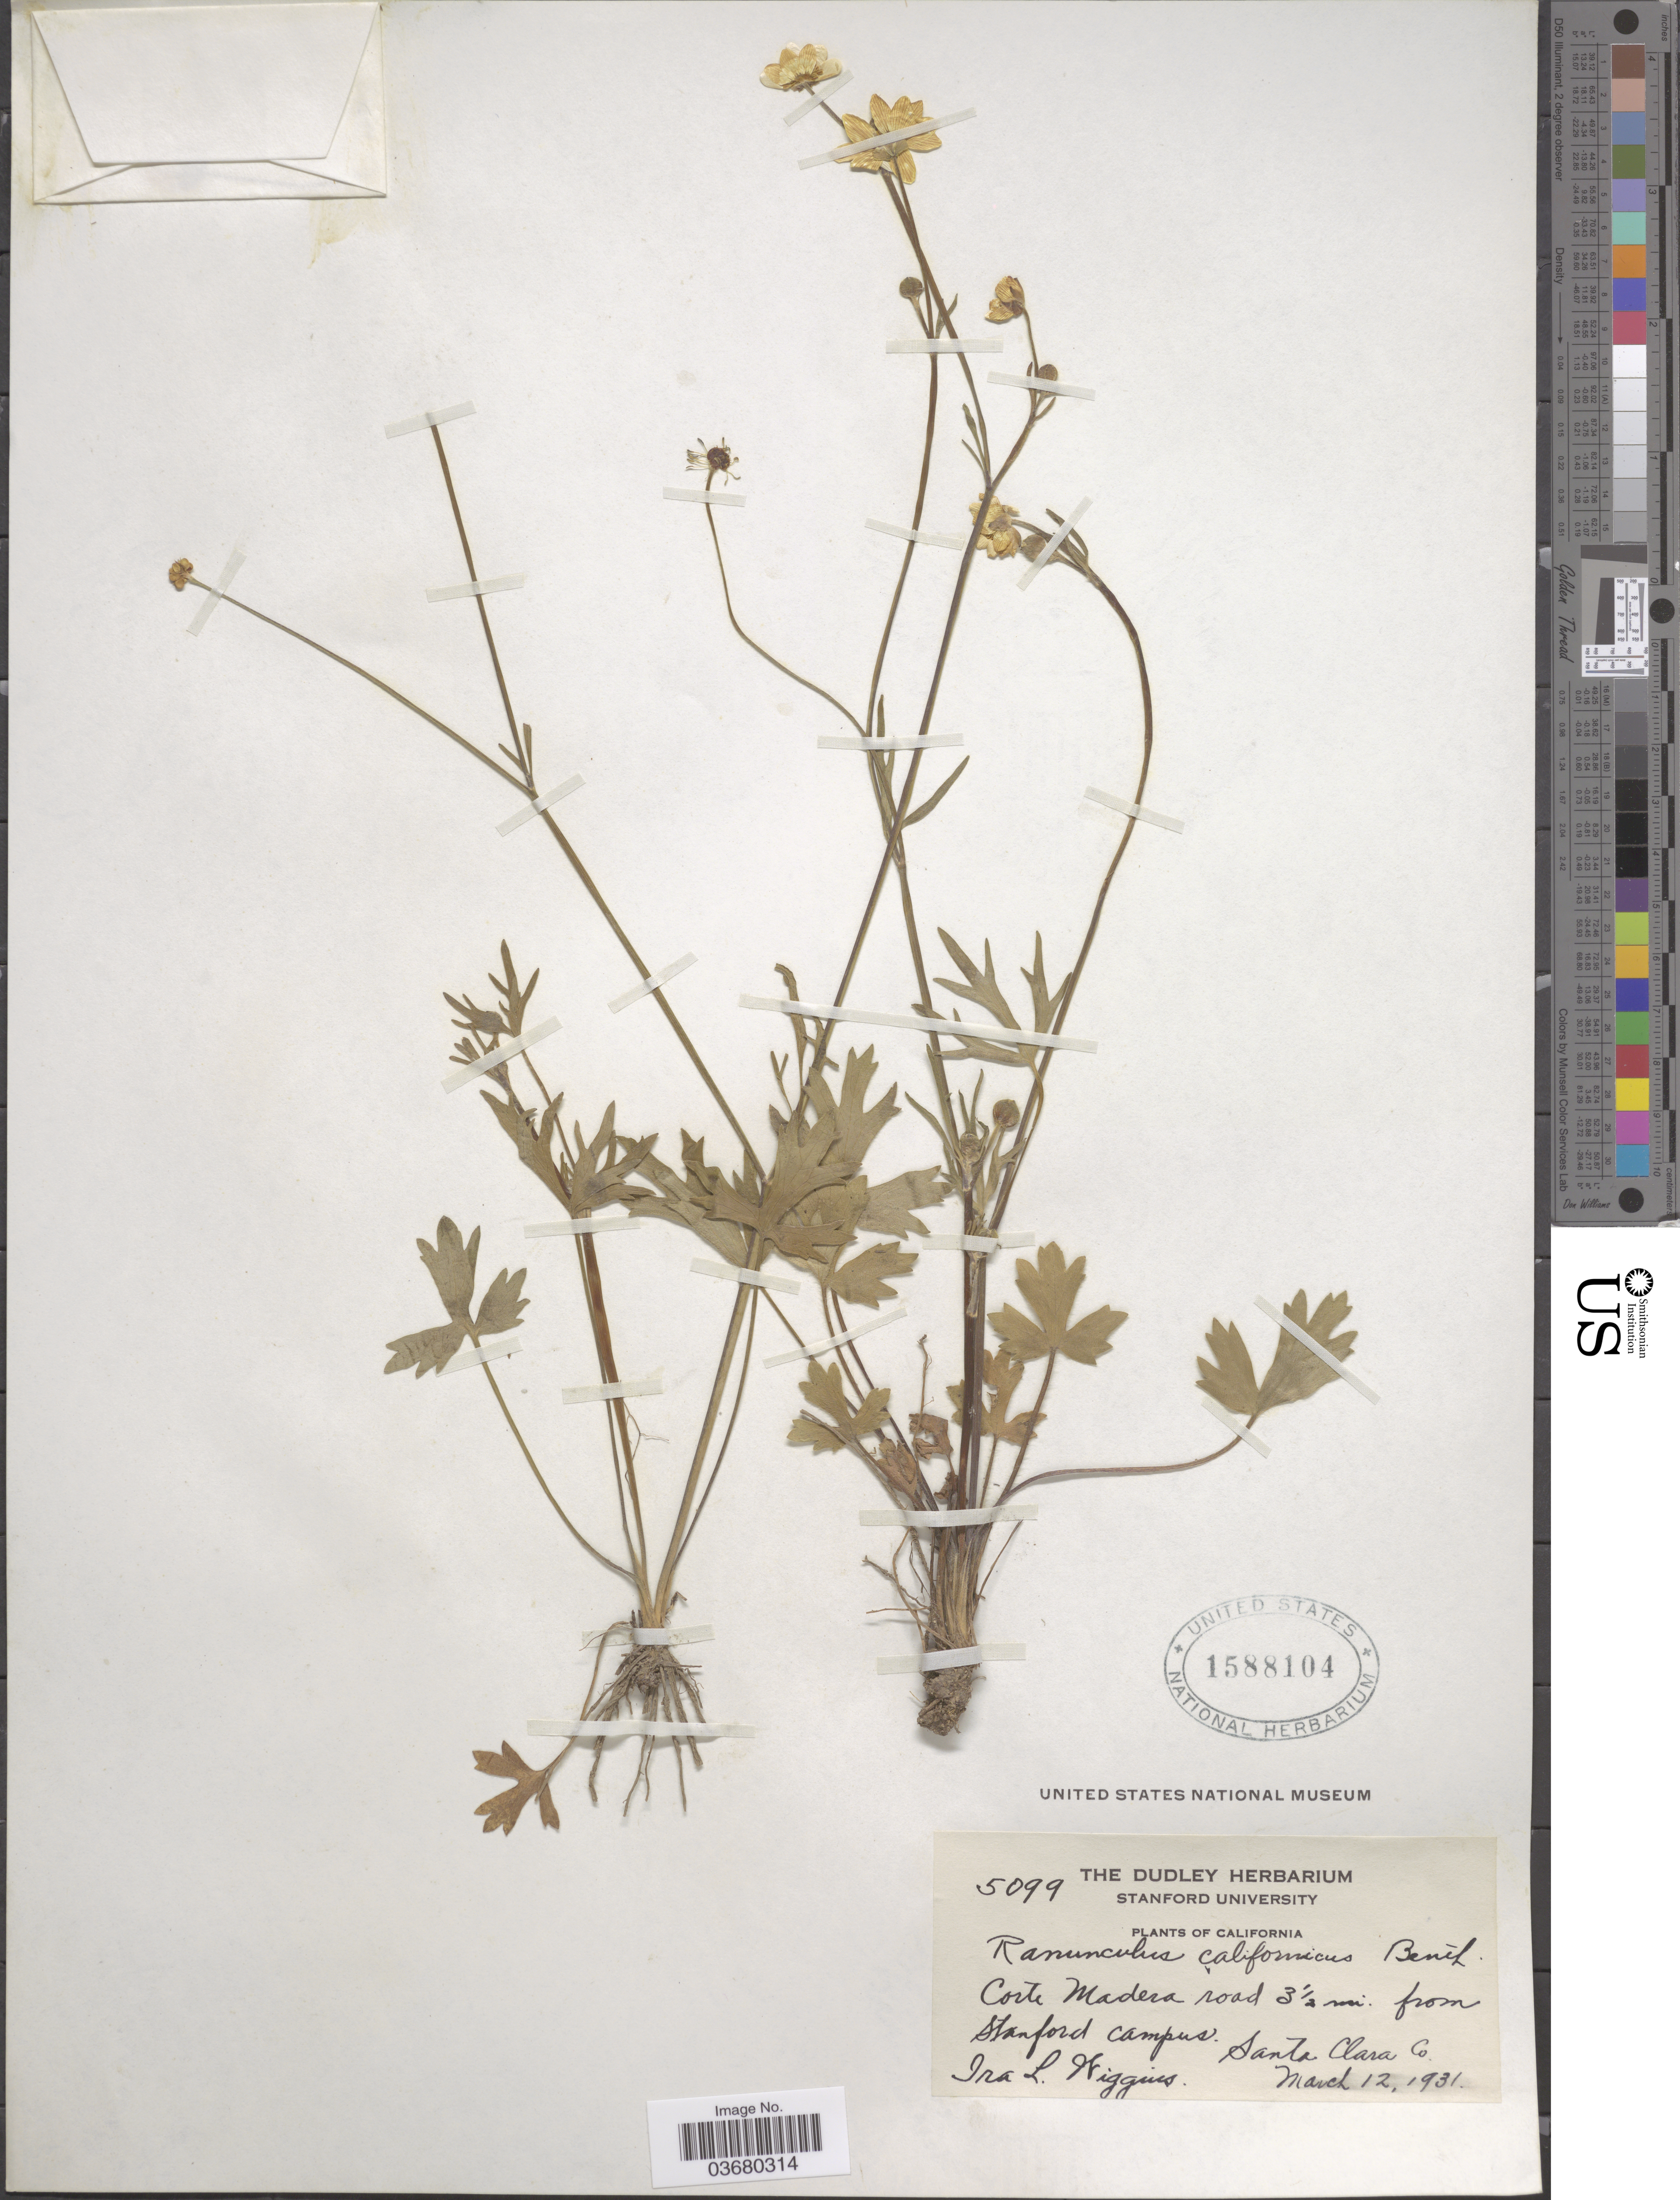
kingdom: Plantae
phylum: Tracheophyta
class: Magnoliopsida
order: Ranunculales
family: Ranunculaceae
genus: Ranunculus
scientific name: Ranunculus californicus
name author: Benth.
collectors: I. L. Wiggins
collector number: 5099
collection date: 1931-03-12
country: United States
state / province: California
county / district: Santa Clara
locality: Corte Madera road 3½ mi. from Stanford Campus. Santa Clara Co.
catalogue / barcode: US 1588104